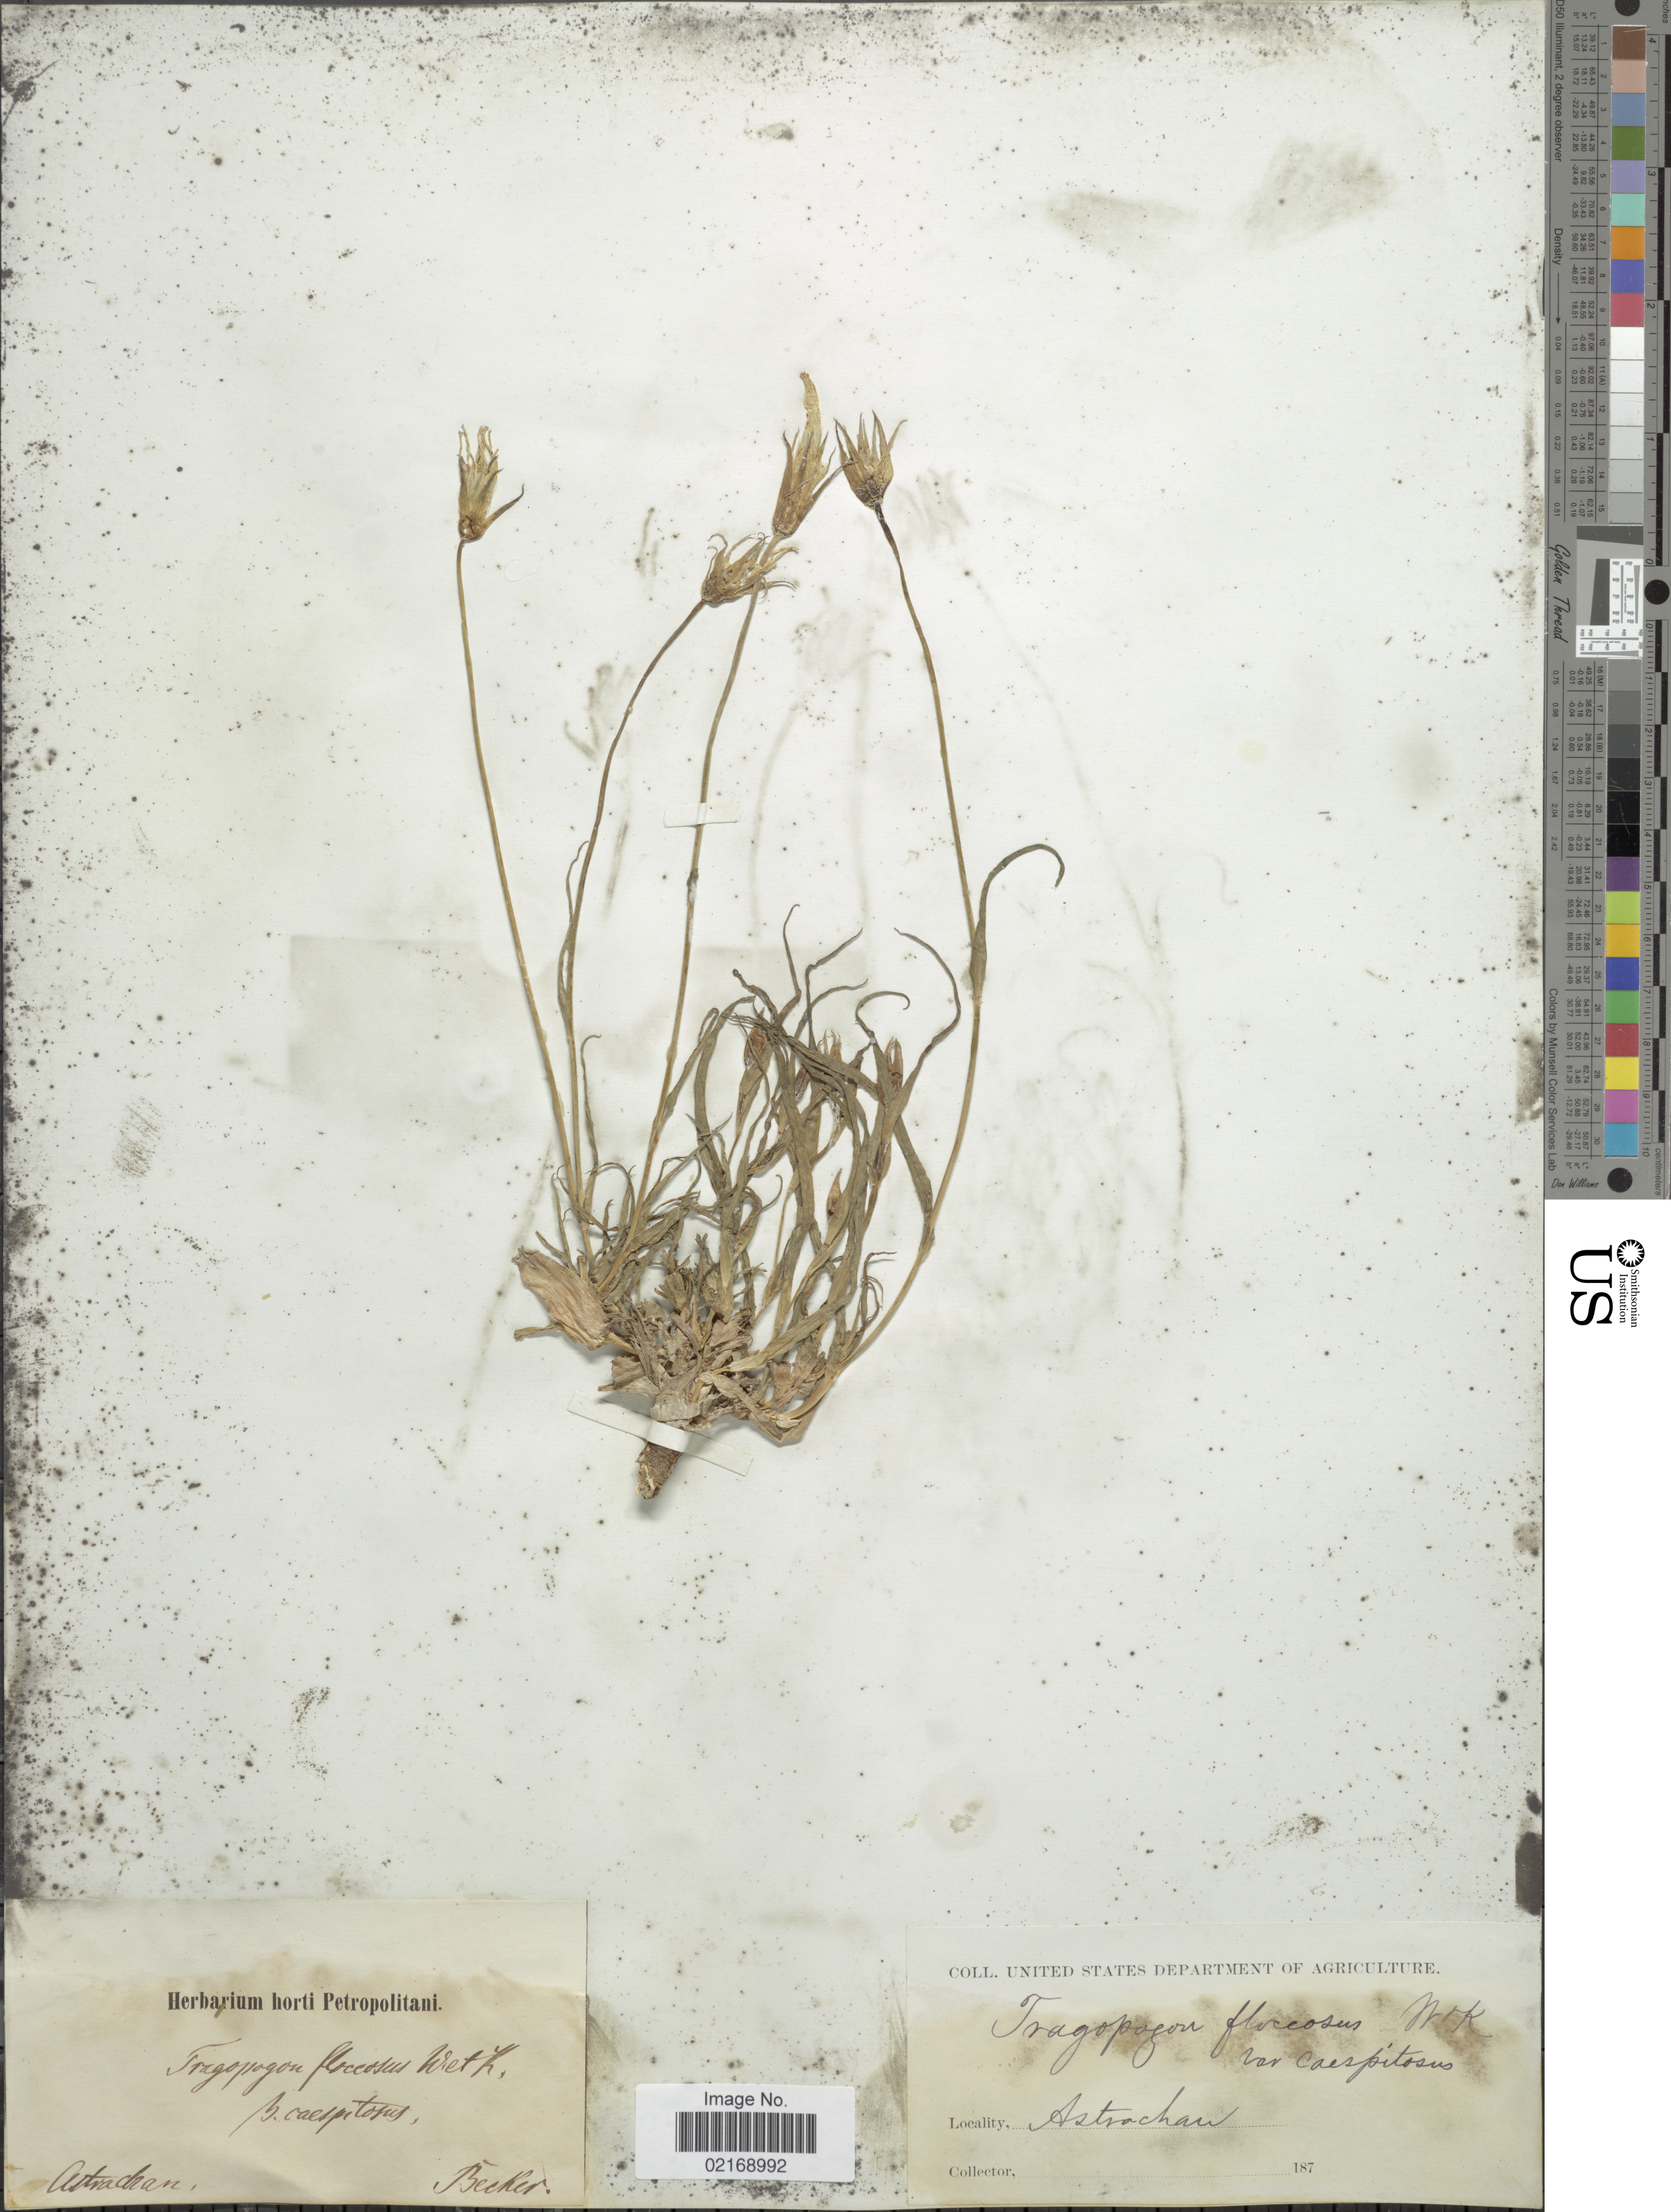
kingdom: Plantae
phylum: Tracheophyta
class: Magnoliopsida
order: Asterales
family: Asteraceae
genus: Tragopogon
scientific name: Tragopogon floccosus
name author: Waldst. & Kit.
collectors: -. Becker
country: Russian Federation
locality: Astrakhan